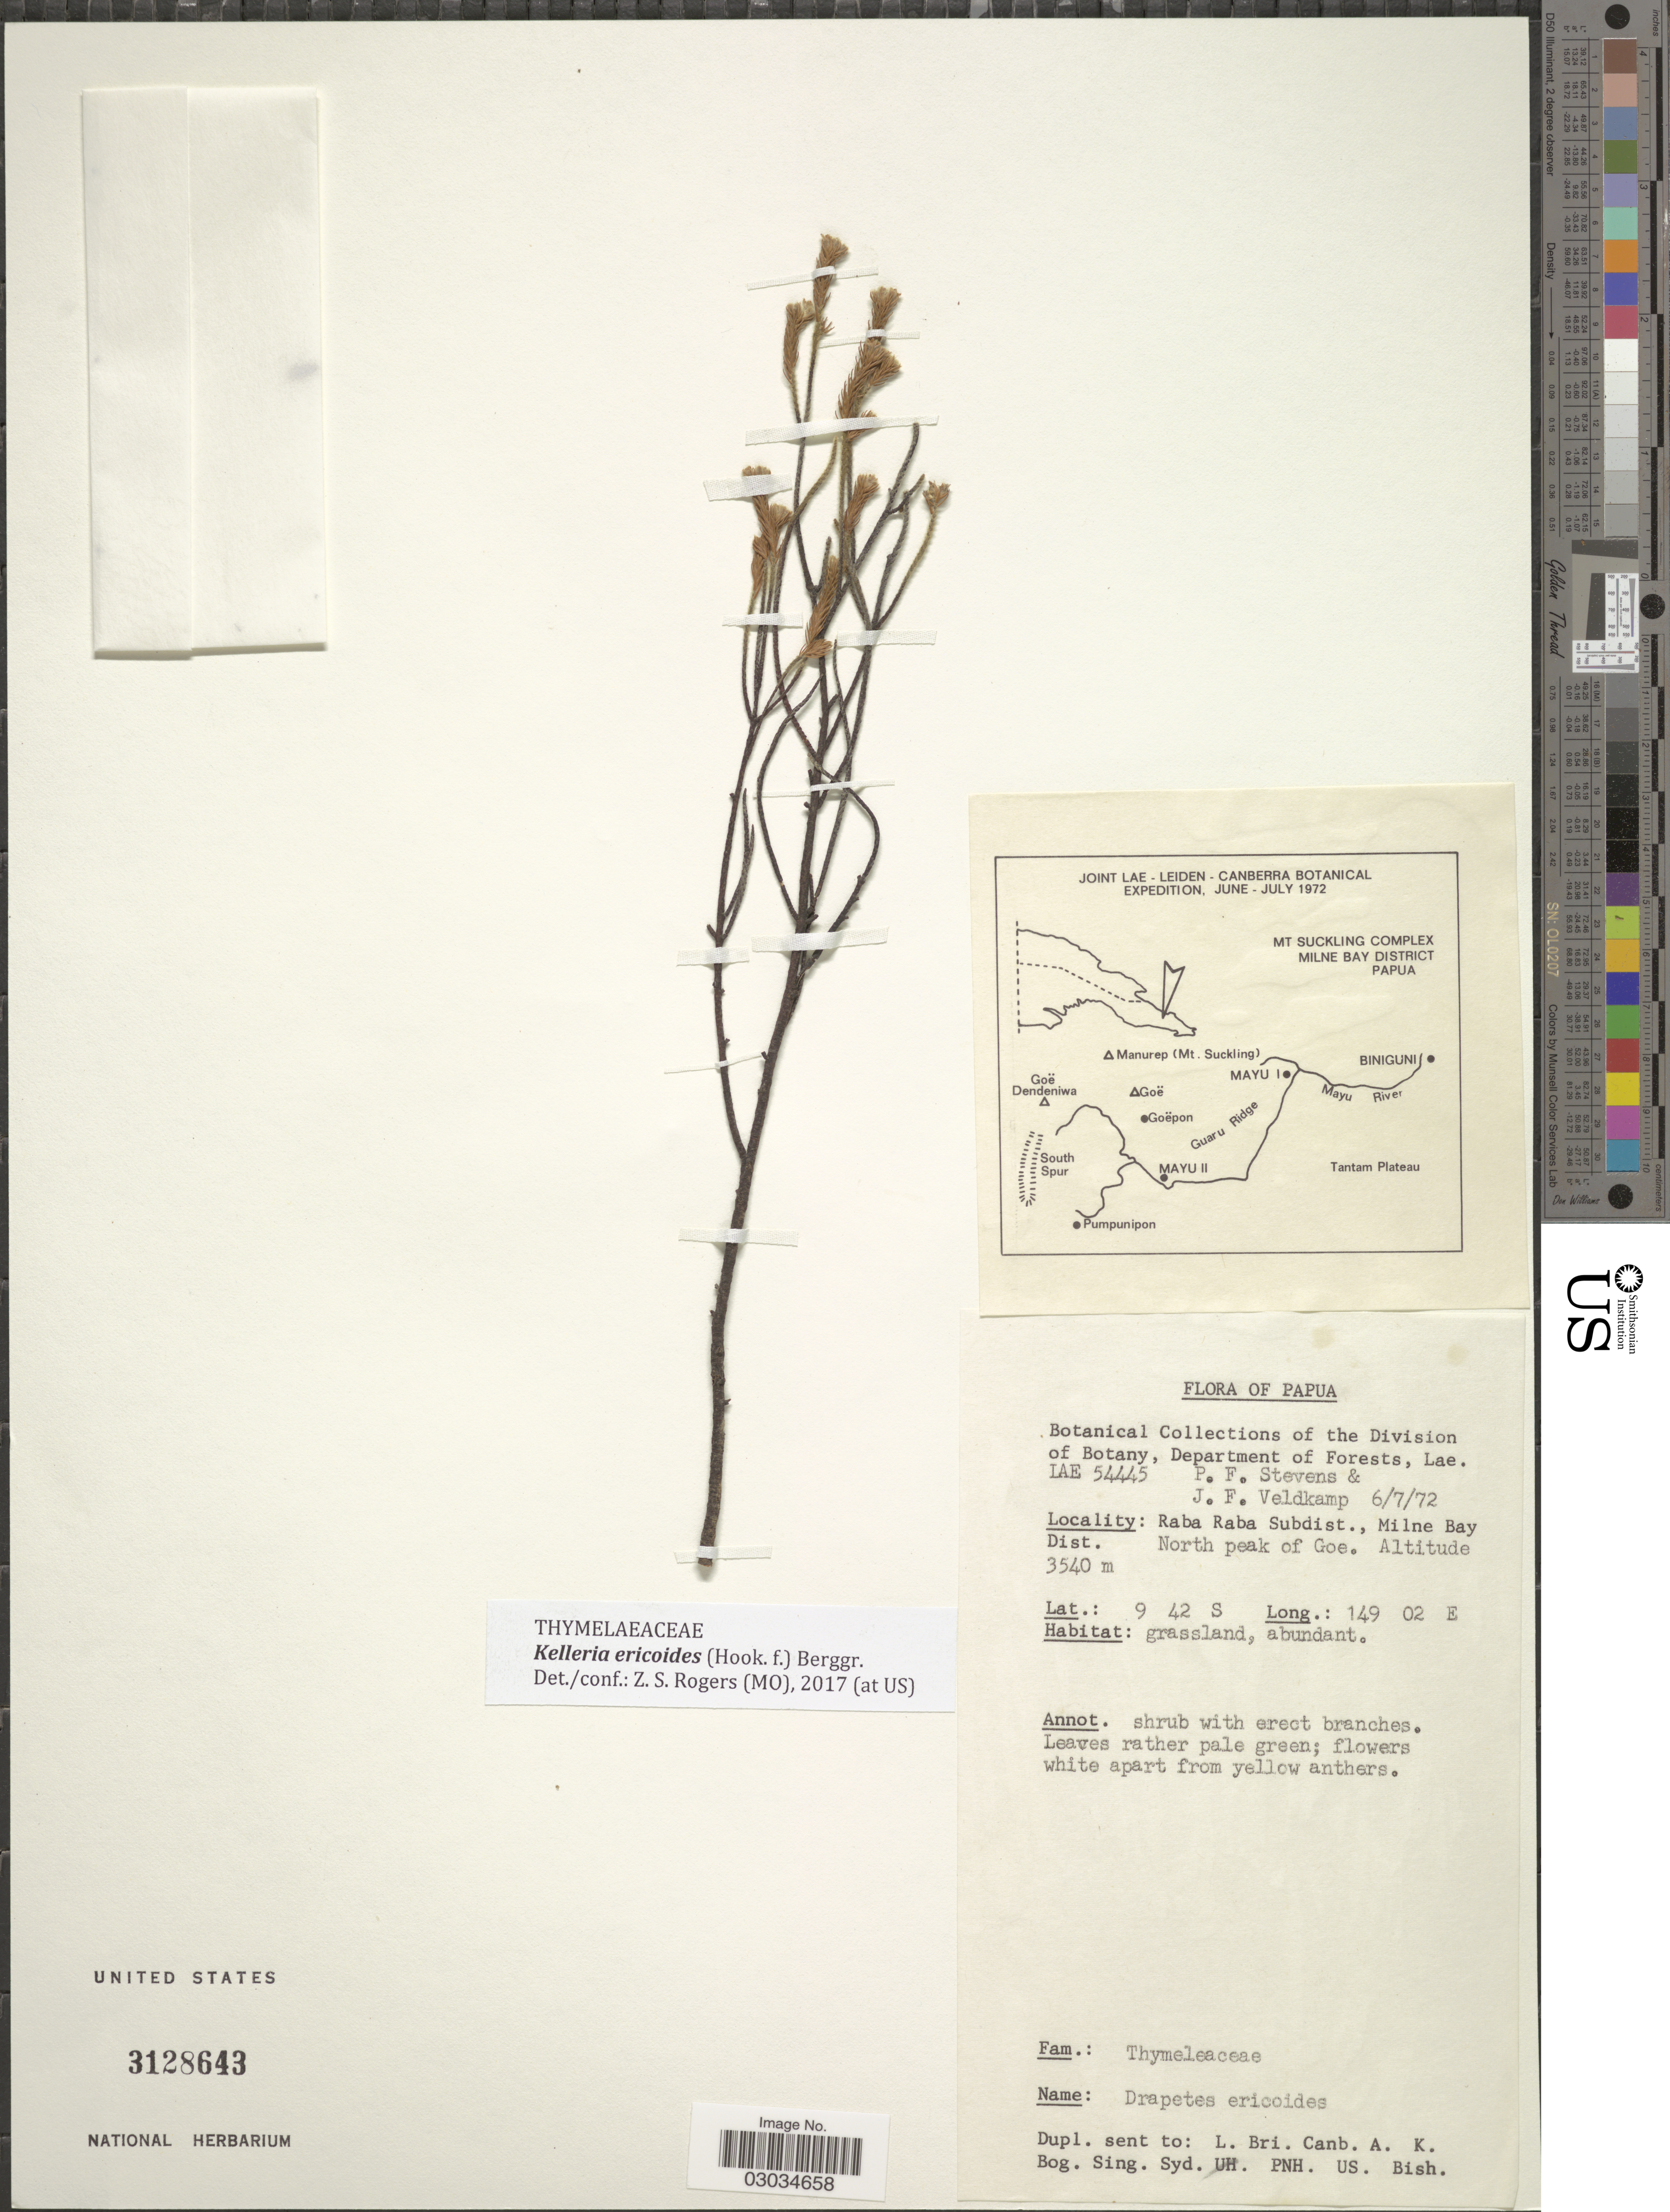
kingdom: Plantae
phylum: Tracheophyta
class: Magnoliopsida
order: Malvales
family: Thymelaeaceae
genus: Kelleria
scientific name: Kelleria ericoides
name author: (Hook. f.) Berggr.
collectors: P. F. Stevens & J. F. Veldkamp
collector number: LAE 54445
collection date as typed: Transcribed d/m/y: 6/7/72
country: Papua New Guinea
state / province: Milne Bay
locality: Papua. Raba Raba Subdist., Milne Bay Dist. North peak of Goe.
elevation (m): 3540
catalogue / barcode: US 3128643